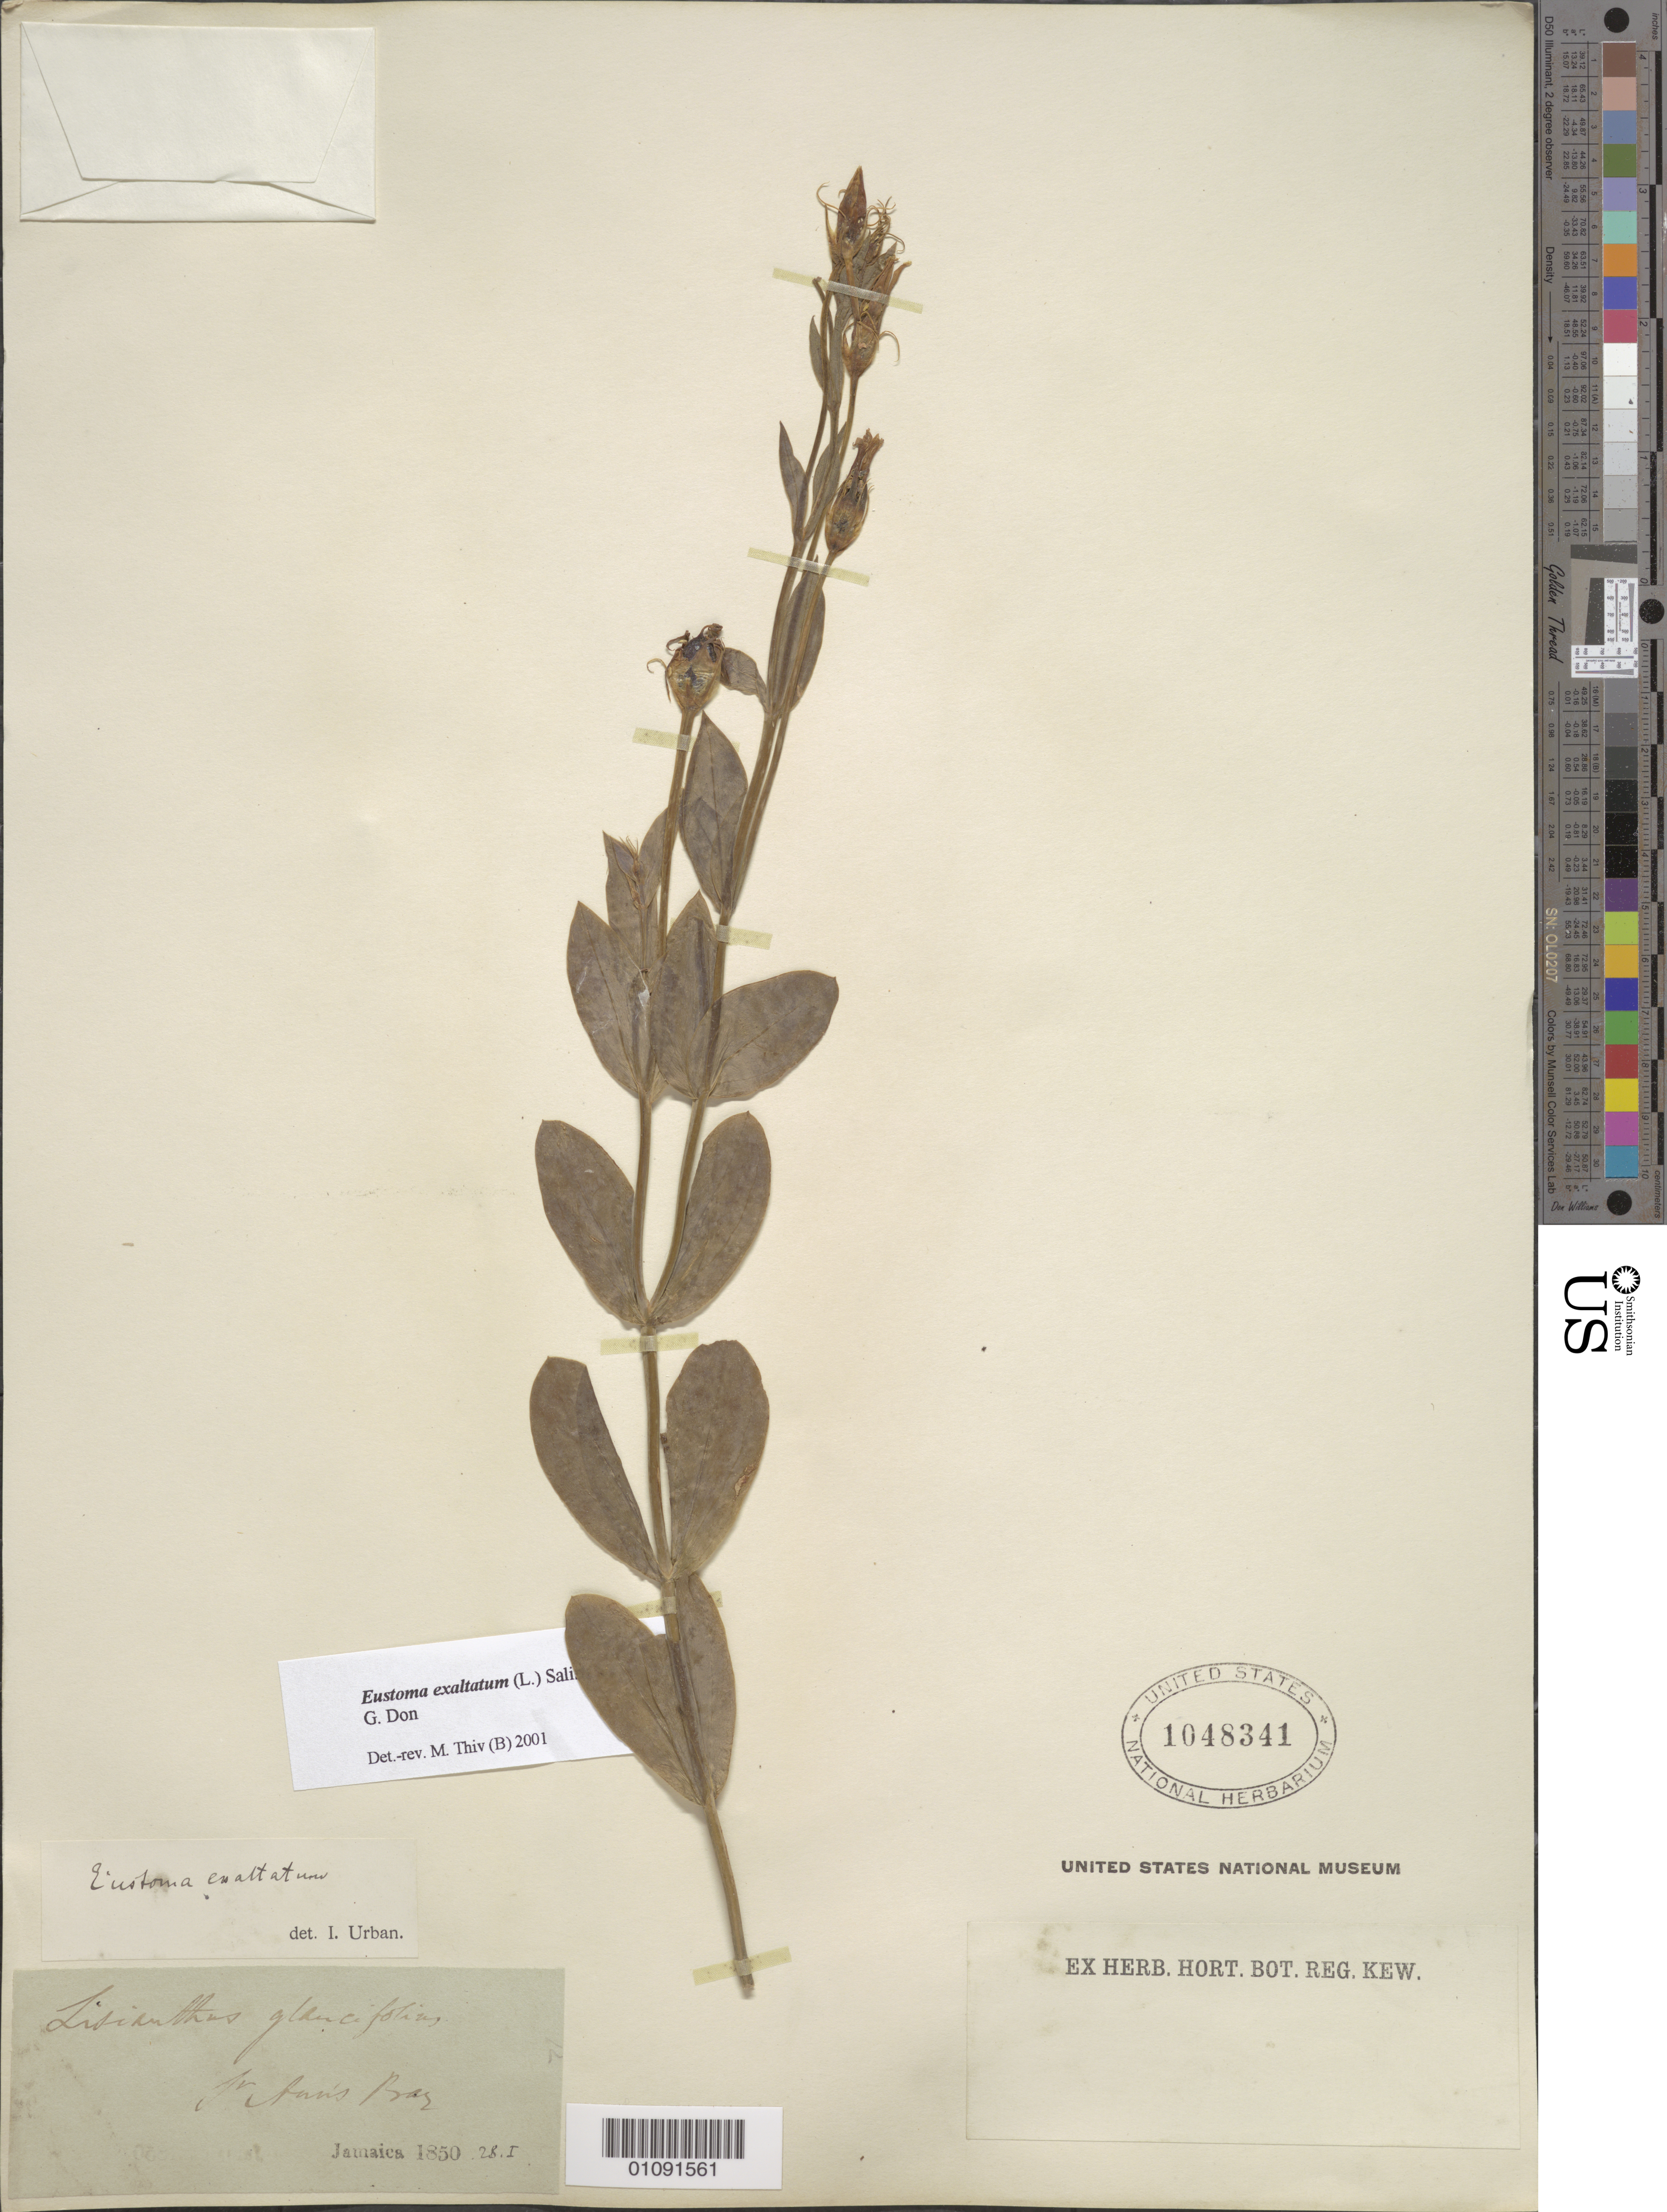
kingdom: Plantae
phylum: Tracheophyta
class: Magnoliopsida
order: Gentianales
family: Gentianaceae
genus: Eustoma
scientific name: Eustoma exaltatum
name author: (L.) Salisb. ex Don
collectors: R. C. Alexander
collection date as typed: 28 Jan 1850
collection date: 1850-01-28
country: Jamaica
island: Jamaica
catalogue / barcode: US 1048341